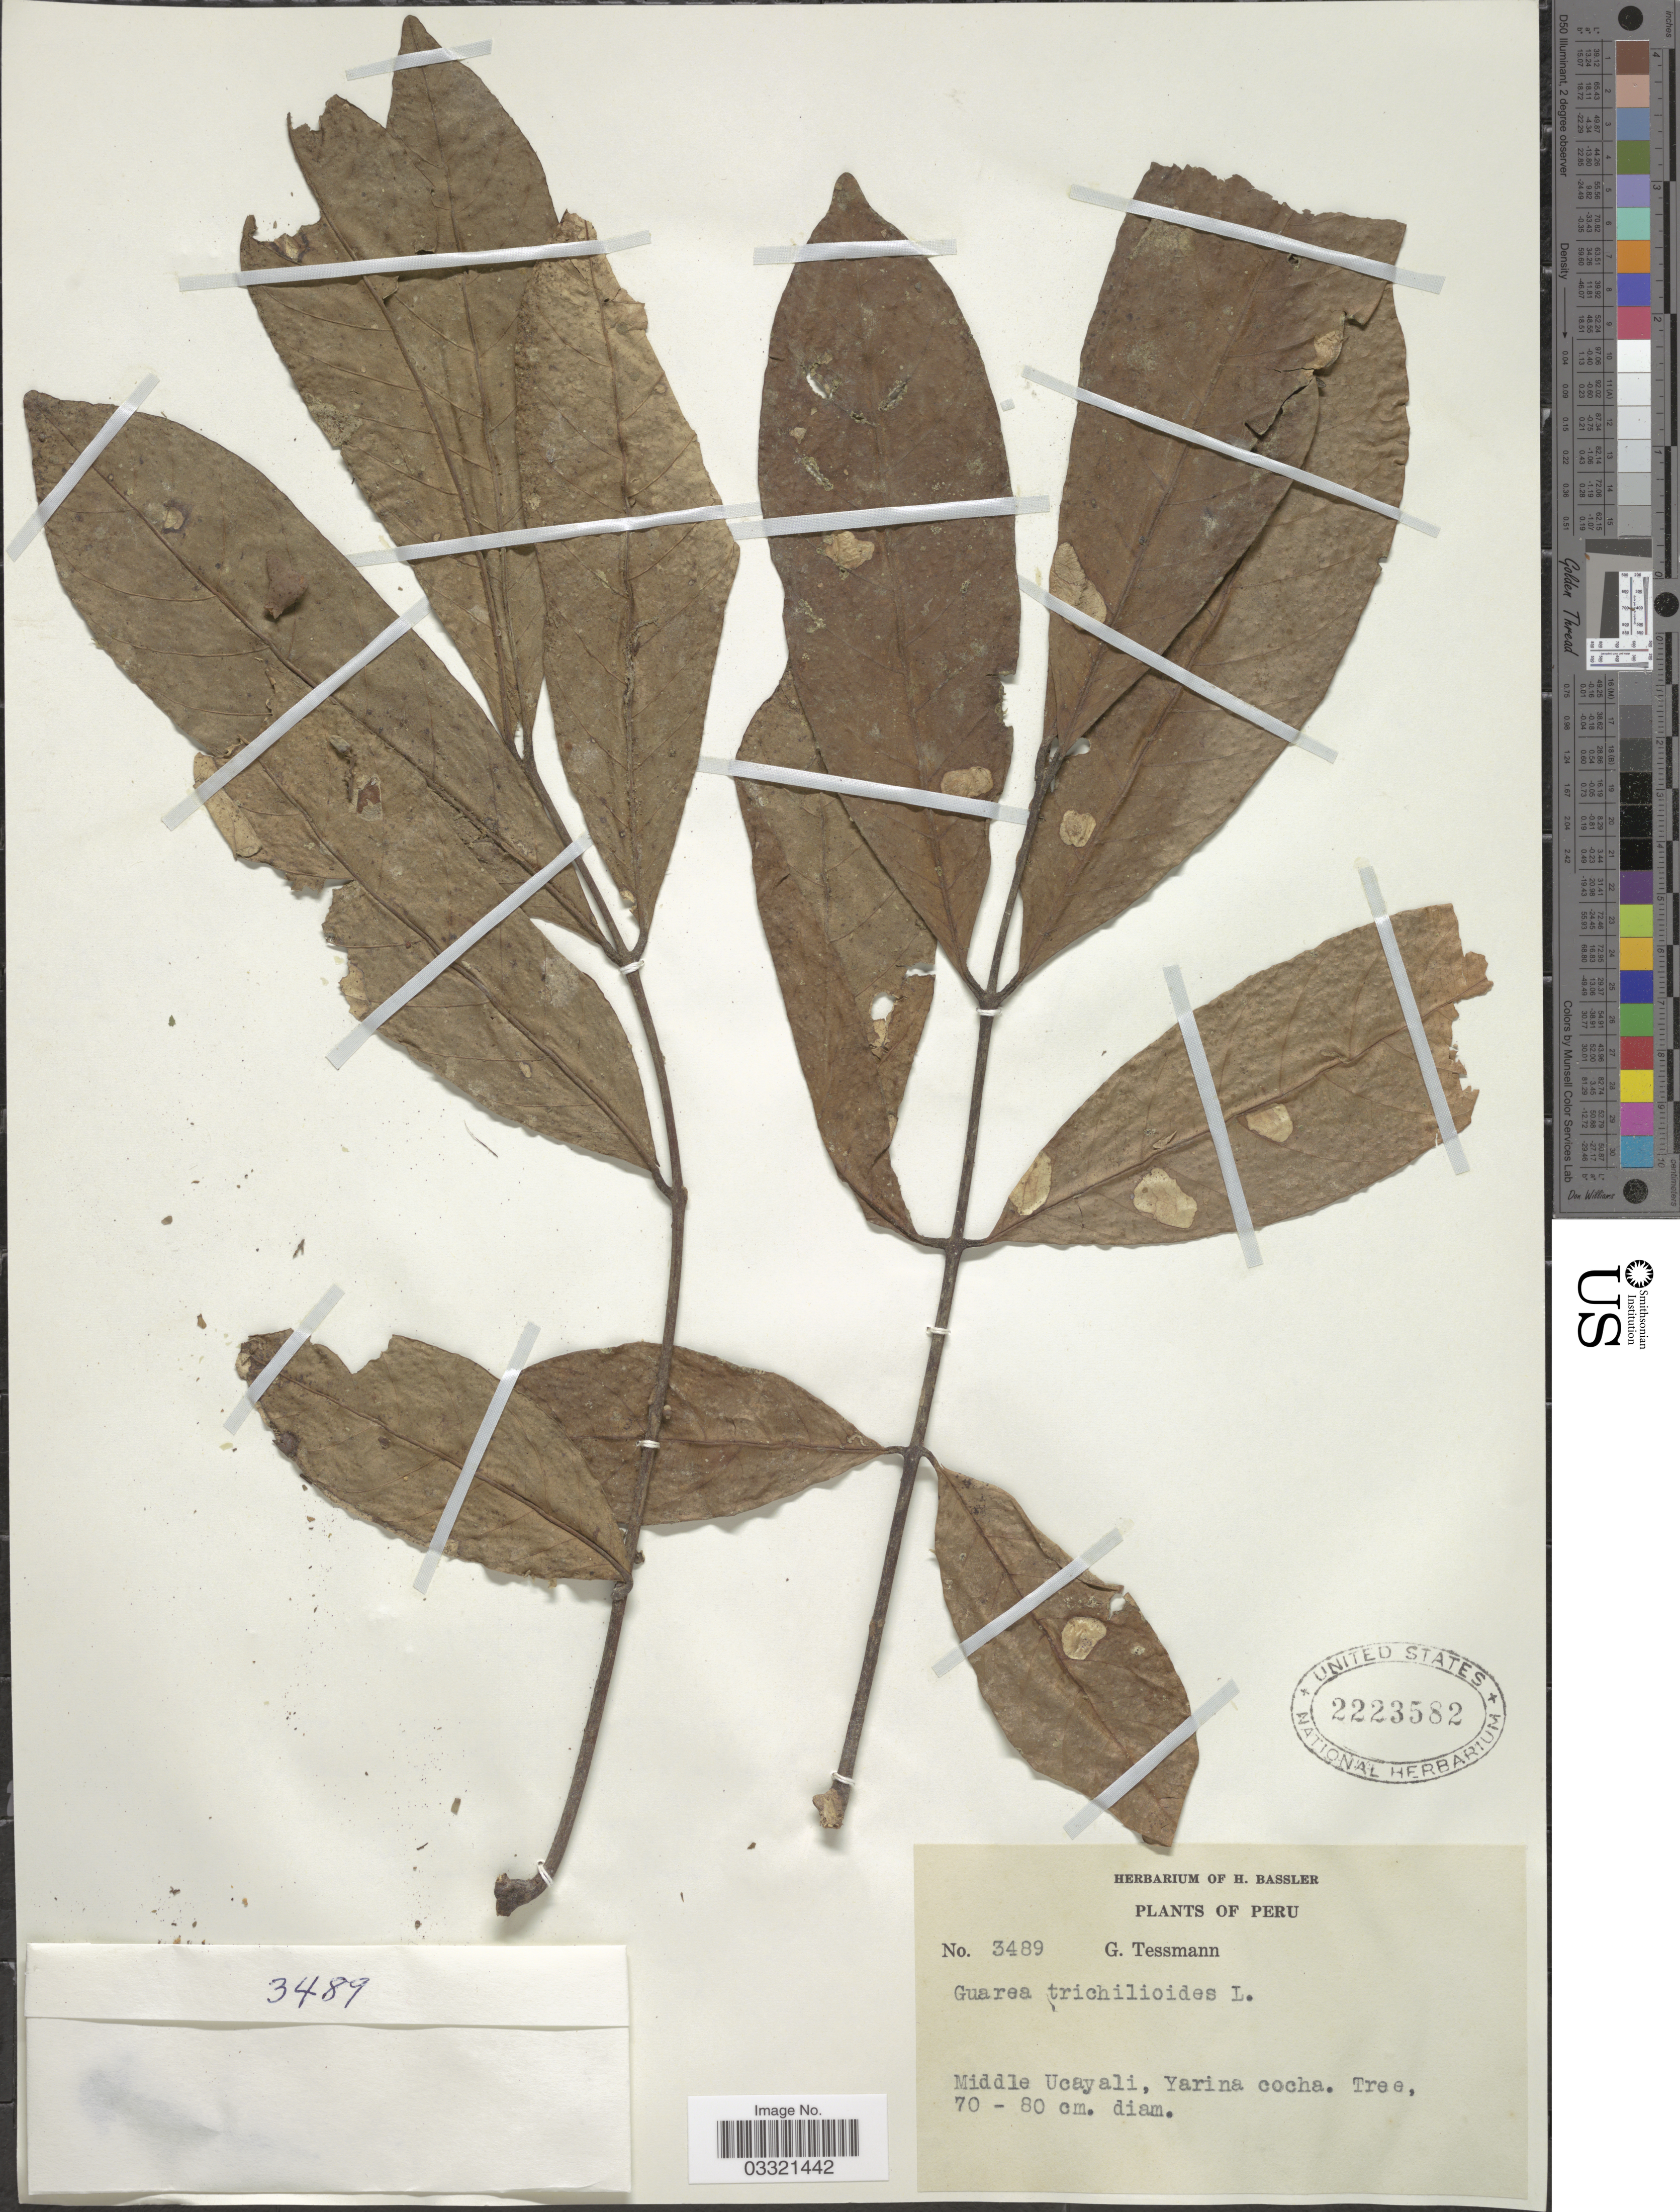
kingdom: Plantae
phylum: Tracheophyta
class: Magnoliopsida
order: Sapindales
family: Meliaceae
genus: Guarea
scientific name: Guarea guidonia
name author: (L.) Sleumer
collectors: G. Tessmann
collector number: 3489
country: Peru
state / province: Ucayali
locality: Middle Ucayali, Yarina cocha.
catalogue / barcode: US 2223582